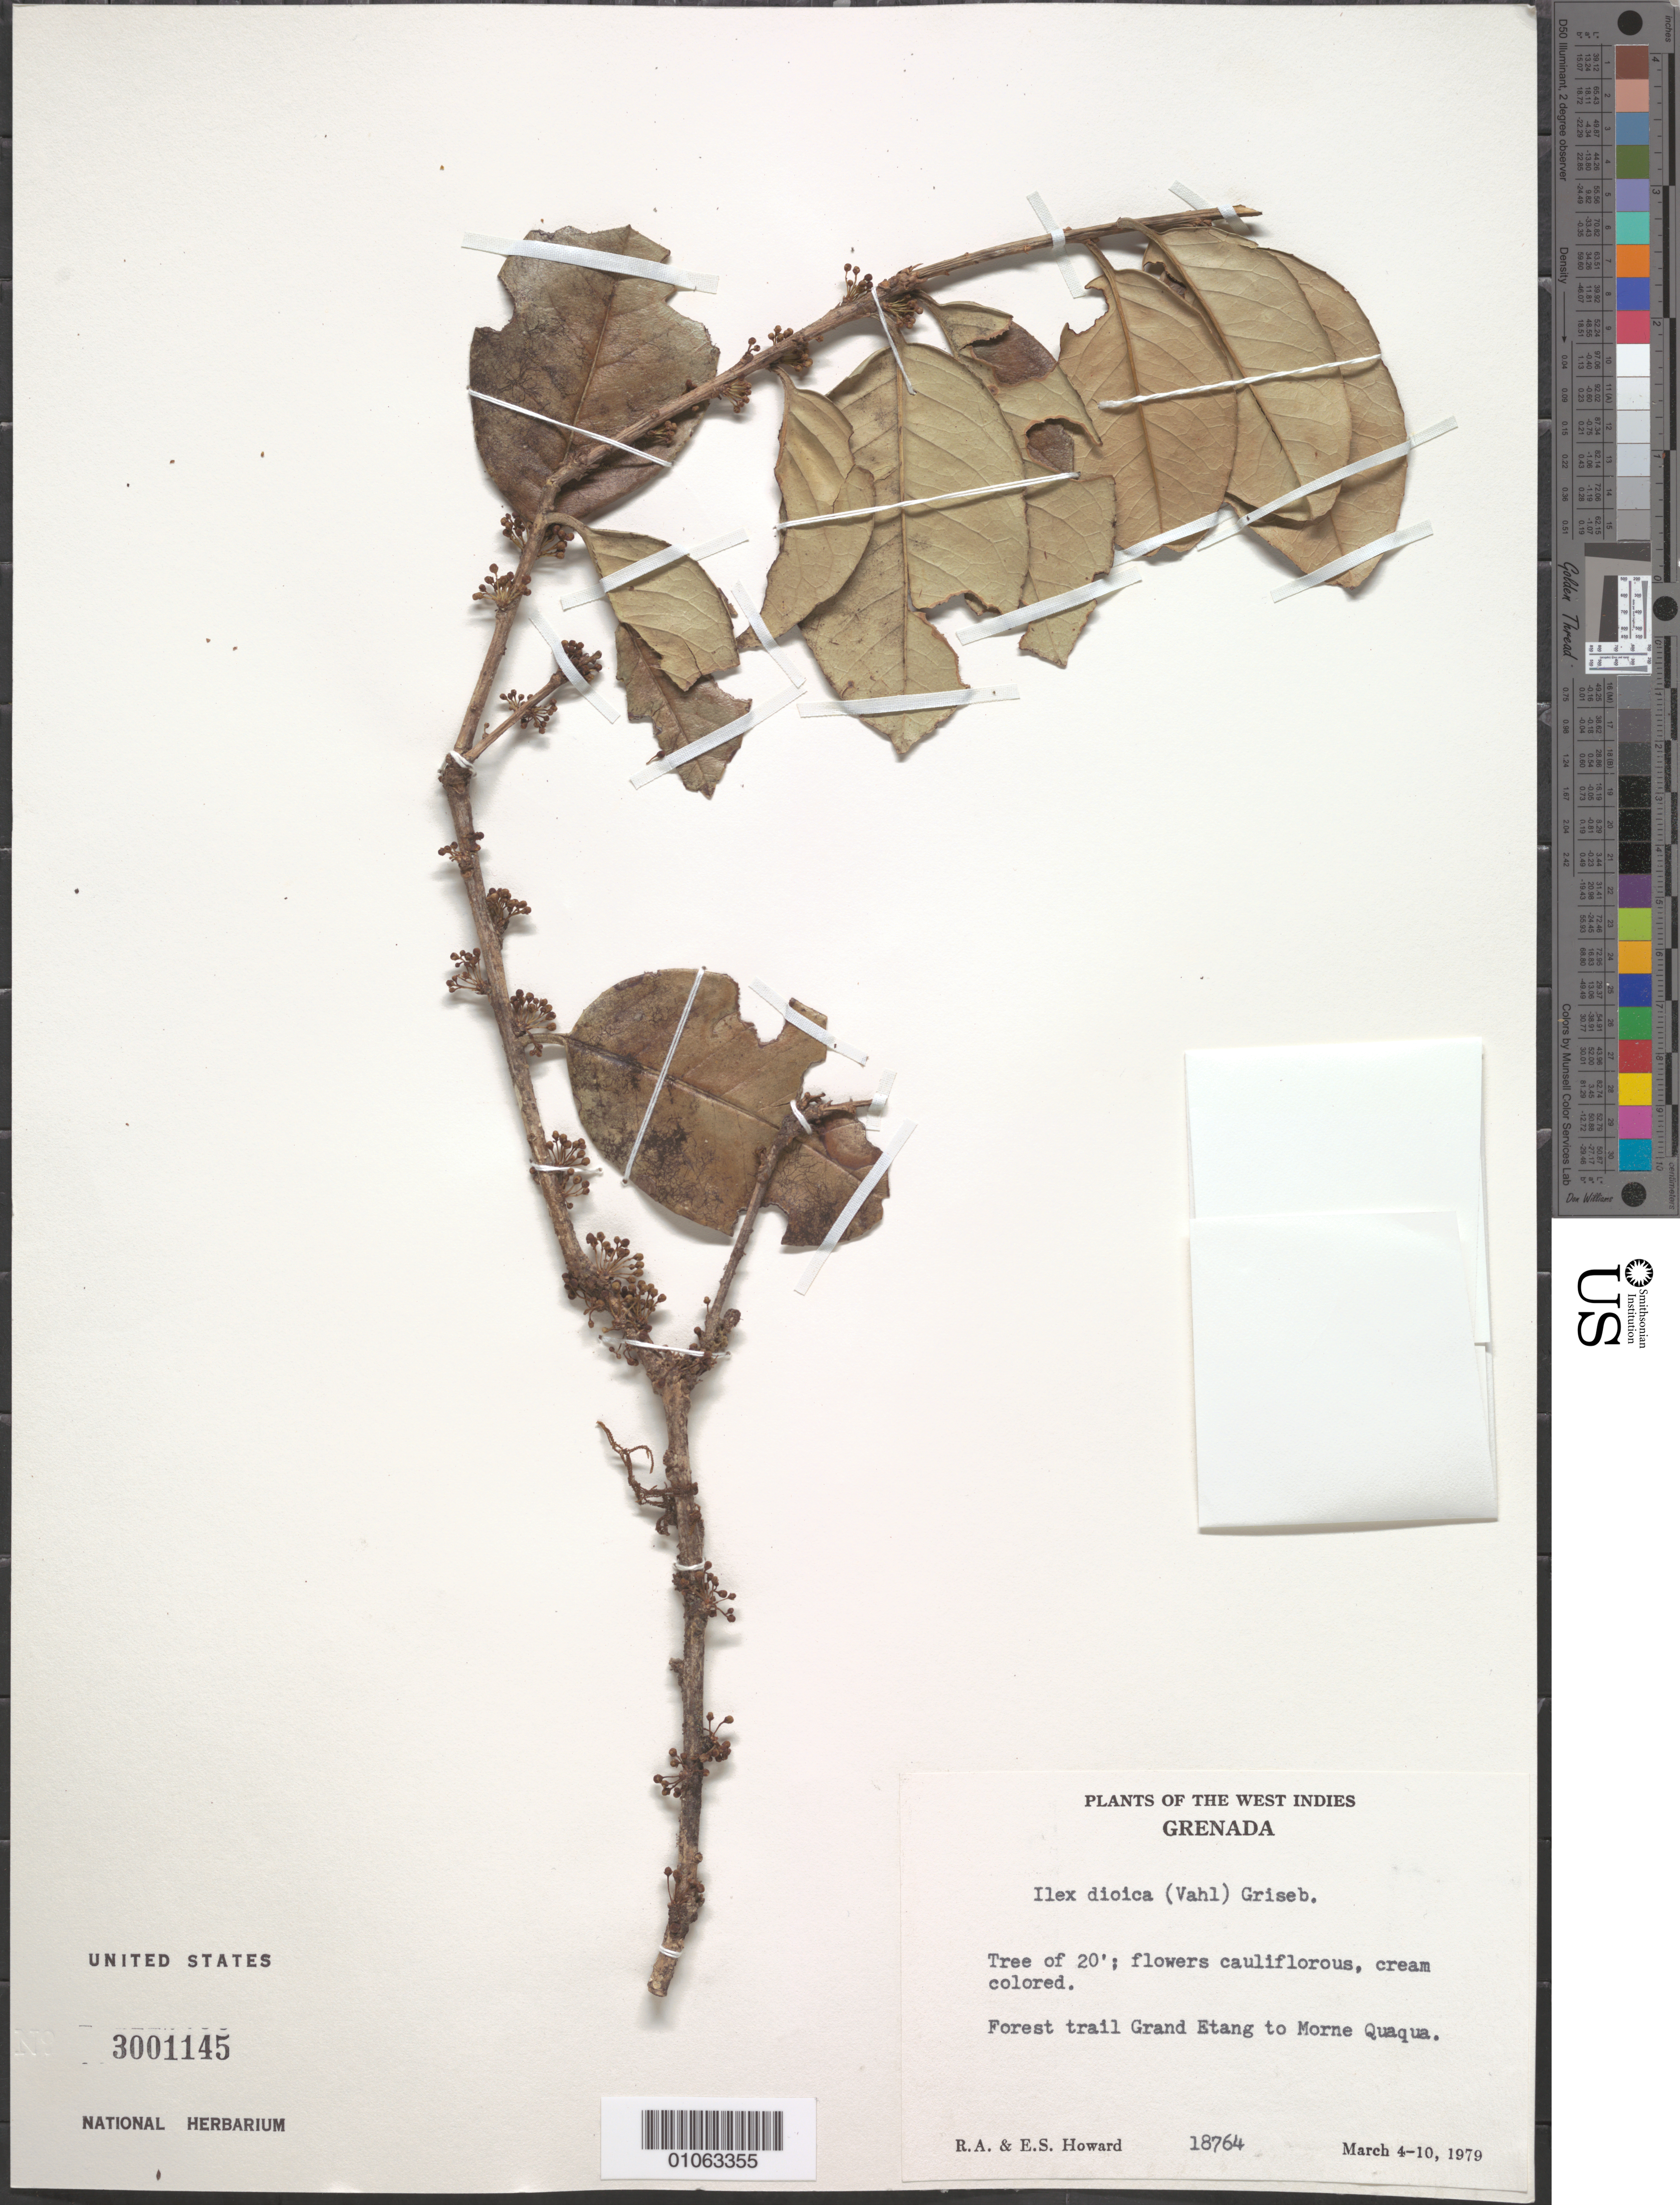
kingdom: Plantae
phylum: Tracheophyta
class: Magnoliopsida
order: Aquifoliales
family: Aquifoliaceae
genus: Ilex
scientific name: Ilex dioica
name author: (Vahl) Griseb.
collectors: R. A. Howard & E. S. Howard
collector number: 18764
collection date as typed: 04 Mar 1979 to 10 Mar 1979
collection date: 1979-03-04/1979-03-10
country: Grenada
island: Grenada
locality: Forest trail Grand Estang to Morne Quaqua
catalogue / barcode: US 3001145